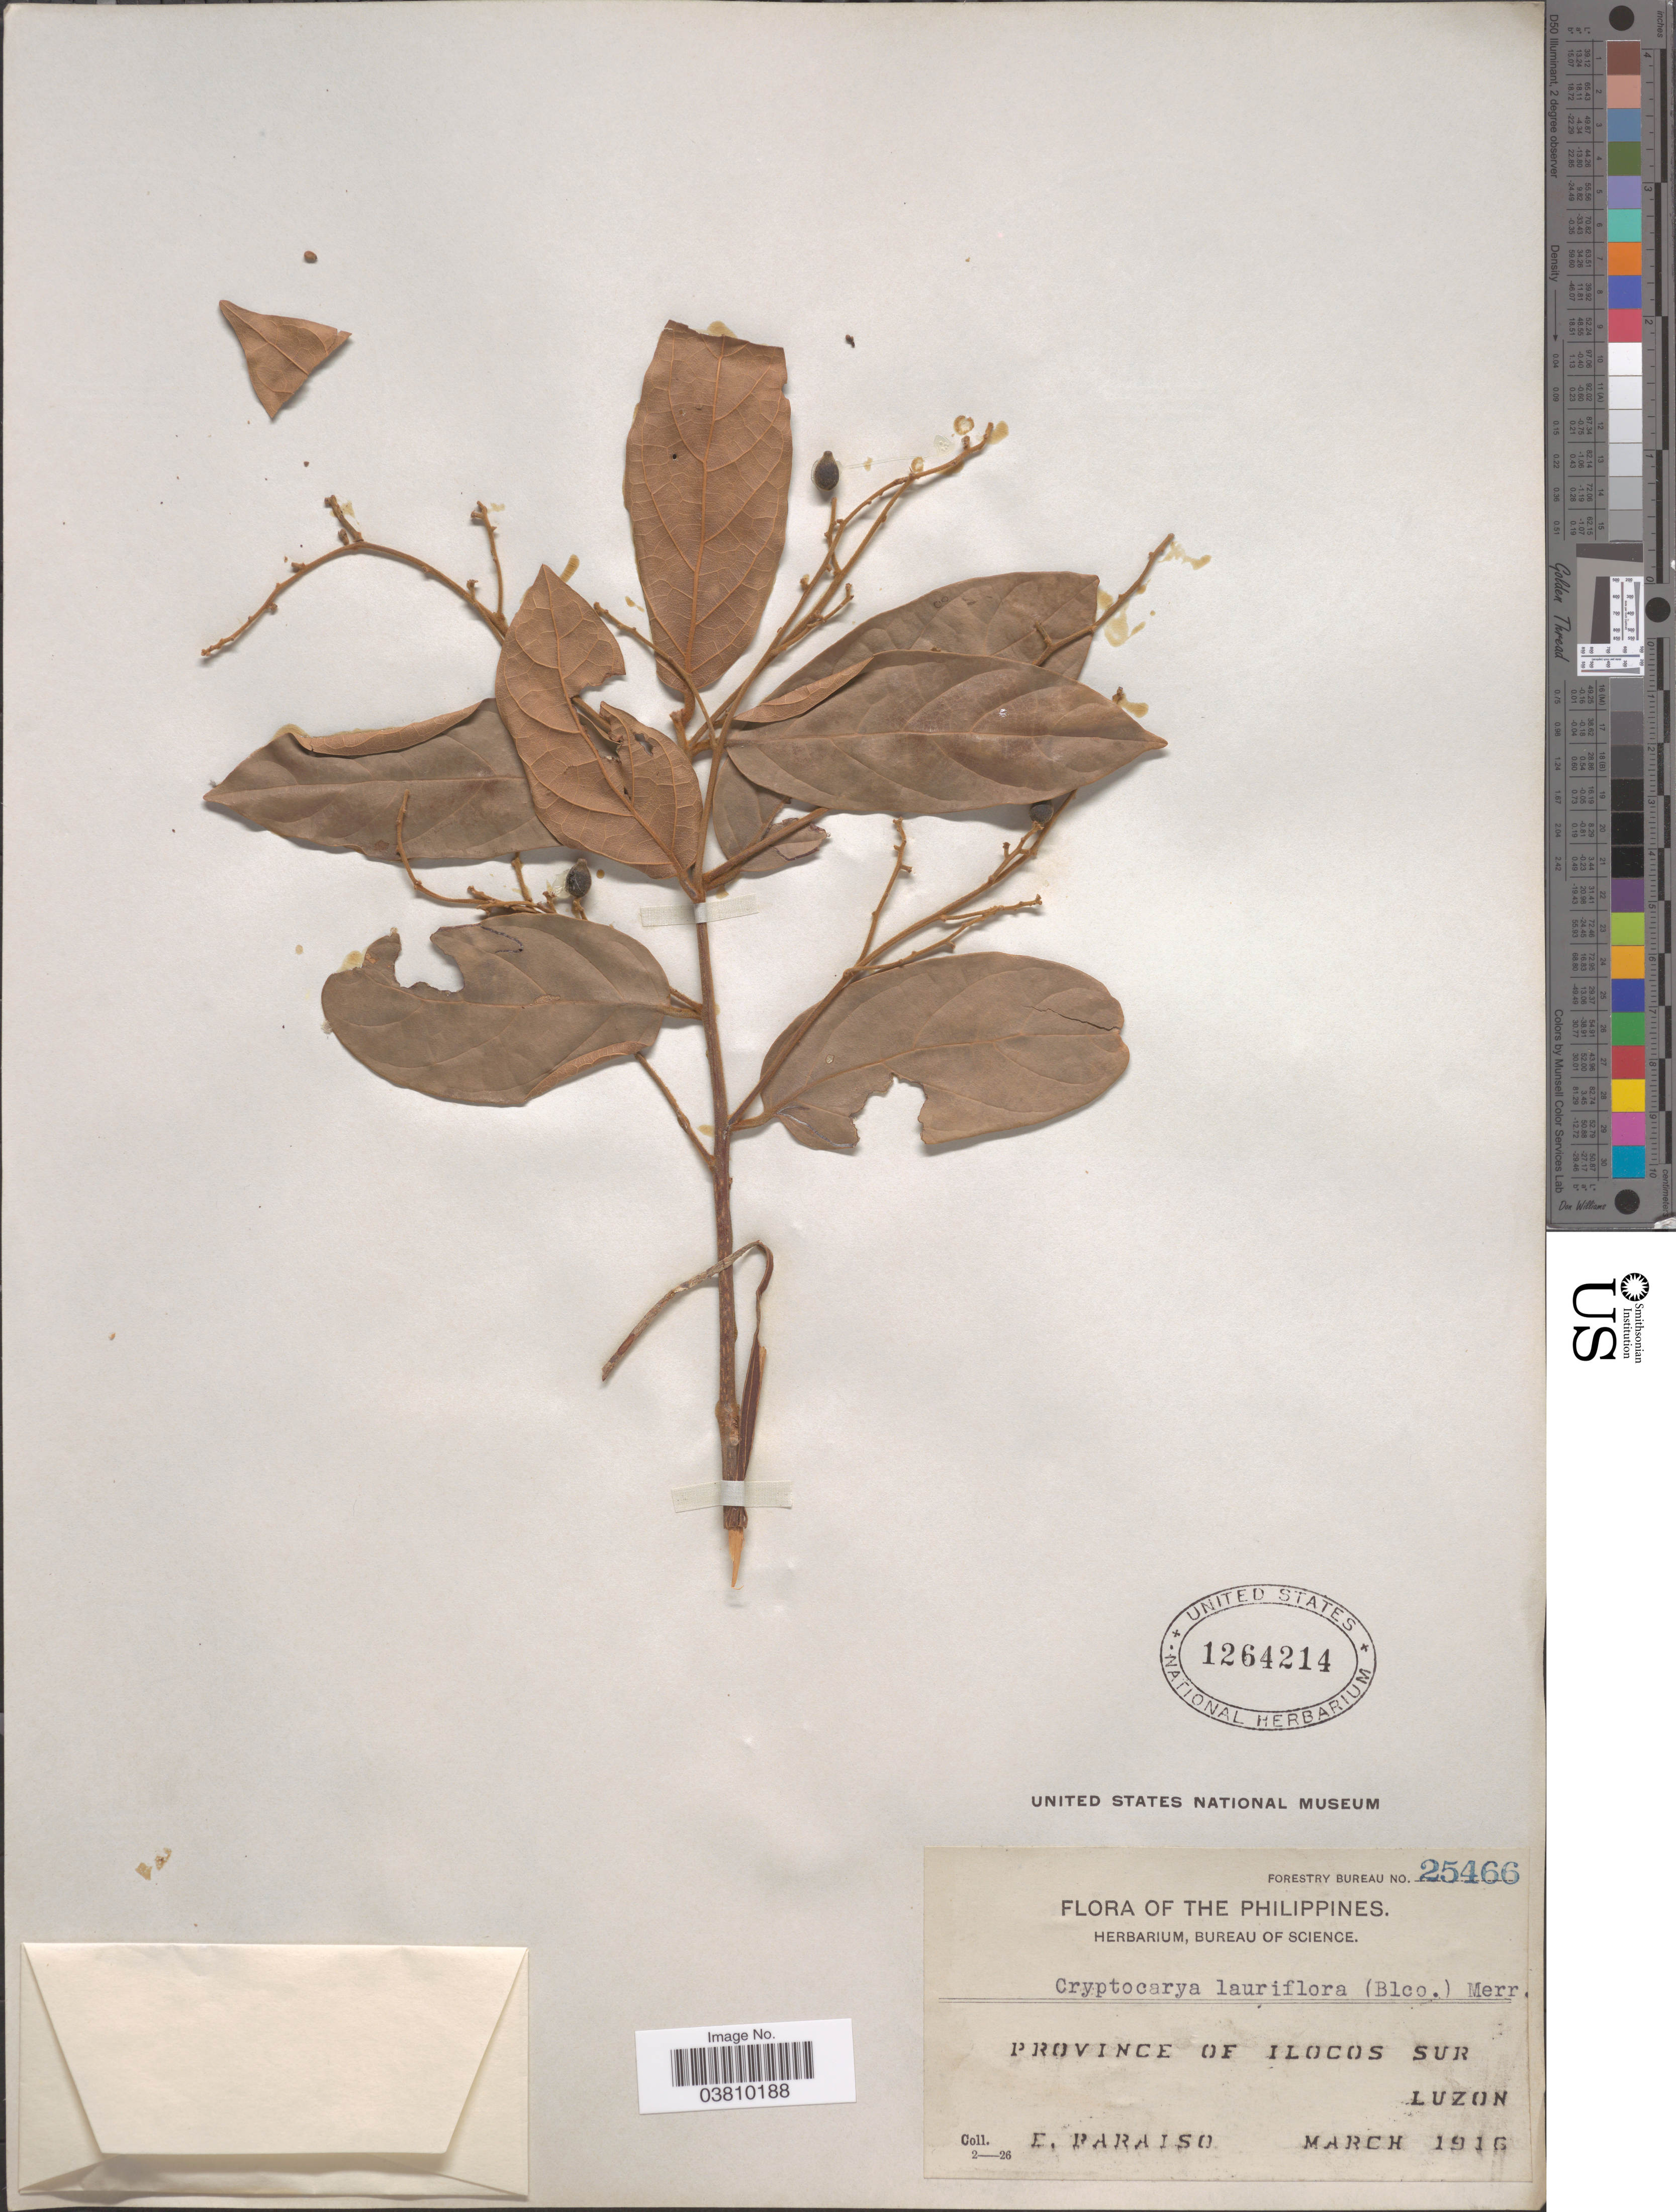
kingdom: Plantae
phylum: Tracheophyta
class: Magnoliopsida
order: Laurales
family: Lauraceae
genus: Cryptocarya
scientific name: Cryptocarya lauriflora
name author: (Blanco) Merr.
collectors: E. Paraiso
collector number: Forestry Bureau 25466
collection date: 1916-03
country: Philippines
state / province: Ilocos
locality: Province of Ilocos Sur, Luzon.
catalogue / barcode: US 1264214